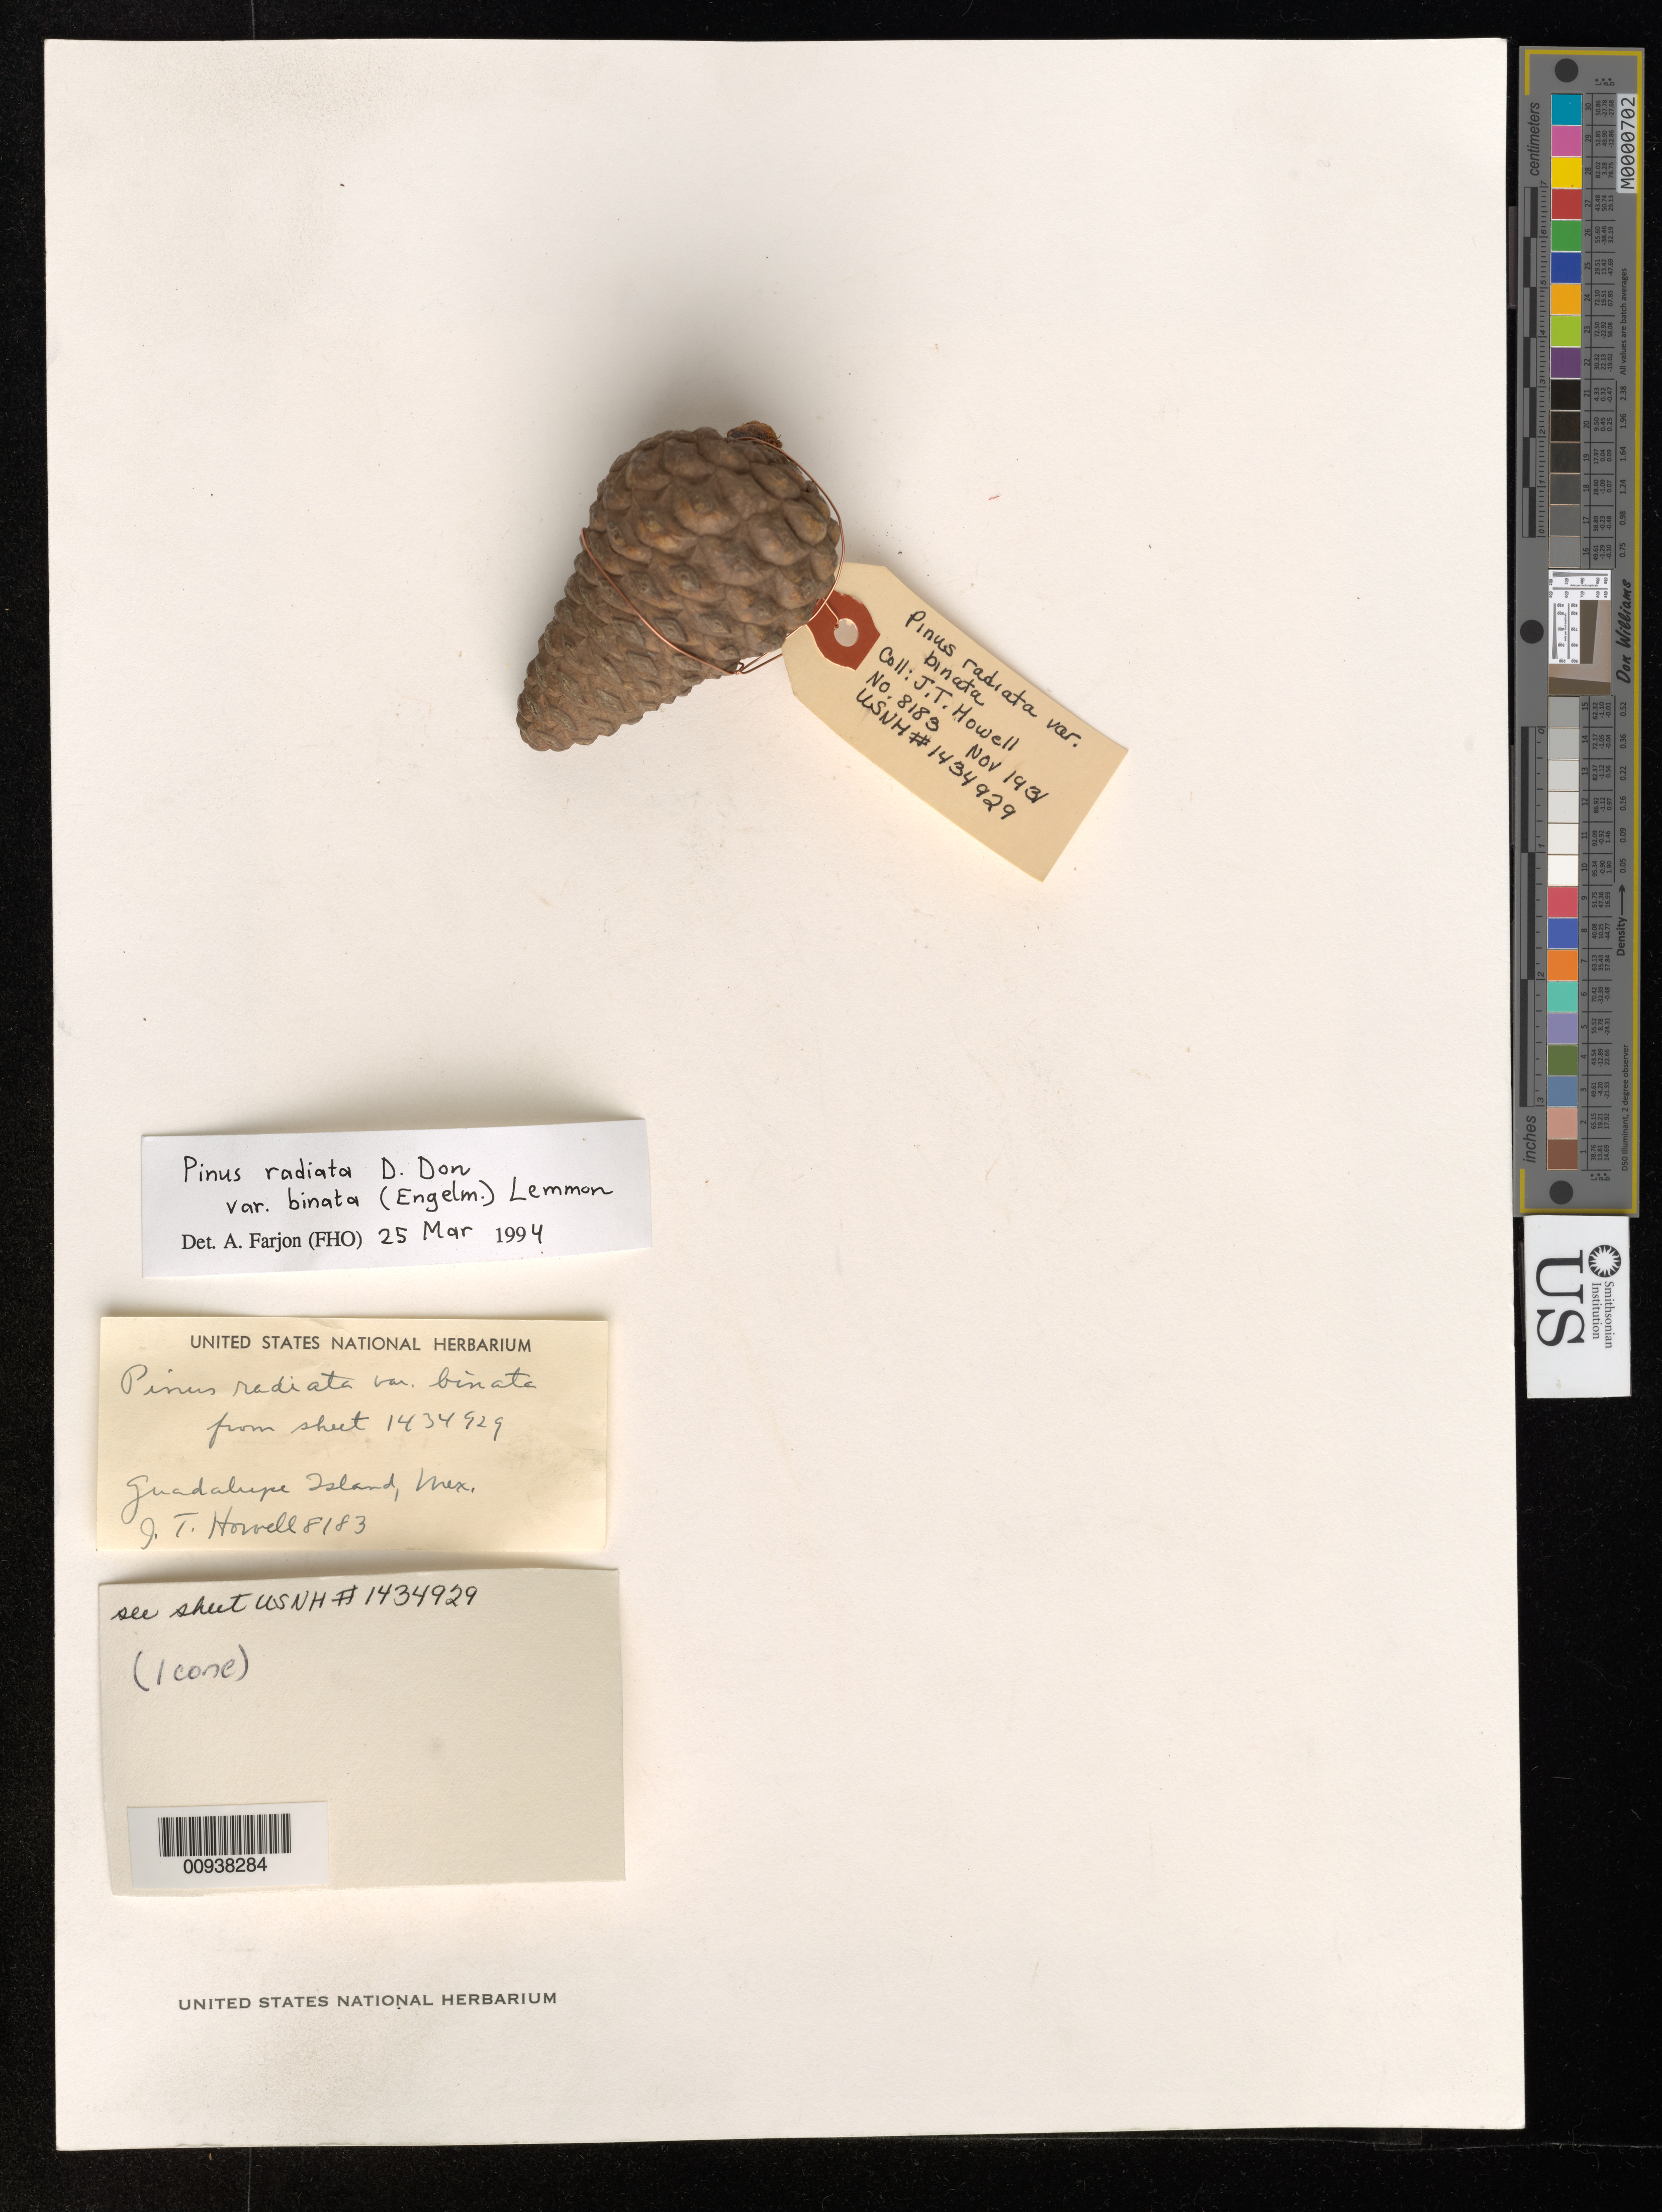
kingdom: Plantae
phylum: Tracheophyta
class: Pinopsida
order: Pinales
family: Pinaceae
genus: Pinus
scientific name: Pinus radiata var. binata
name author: (Engelm.) Lemmon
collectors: J. T. Howell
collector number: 8183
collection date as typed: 15 Nov 1931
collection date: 1931-11-15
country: Mexico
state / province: Baja California Norte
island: Guadalupe I.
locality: North end of Guadalupe Island. Lower California.